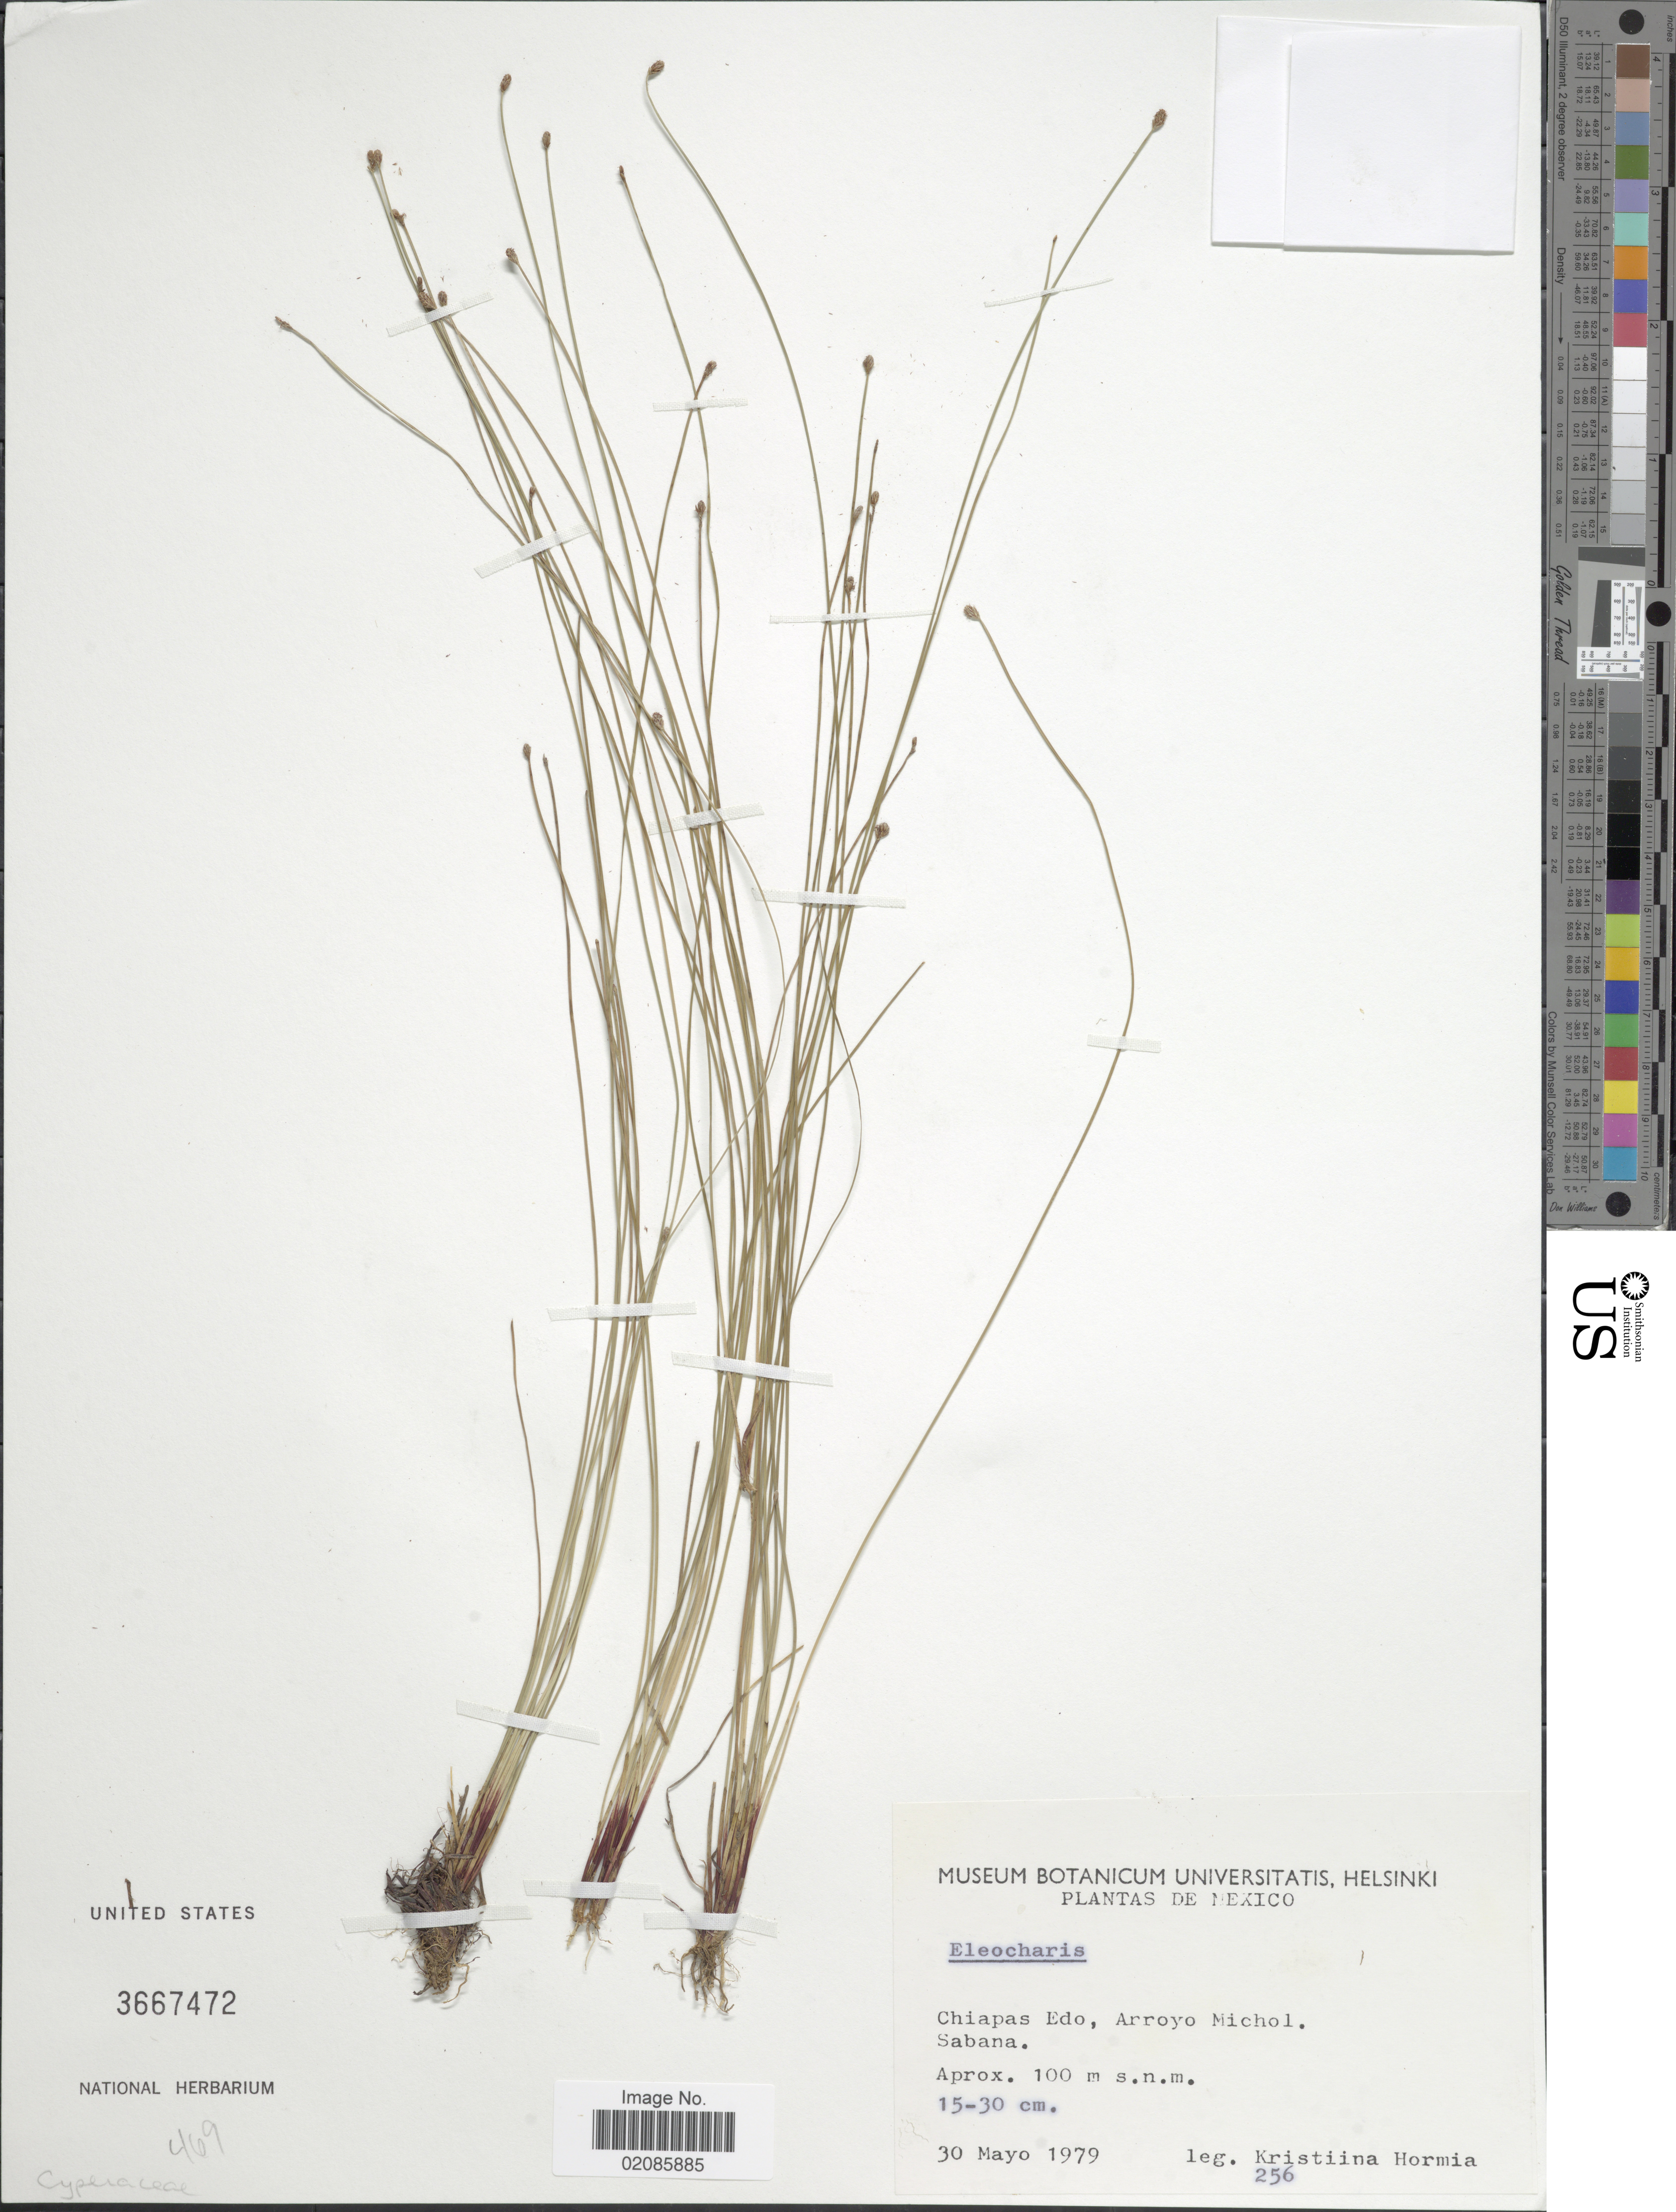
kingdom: Plantae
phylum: Tracheophyta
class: Liliopsida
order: Poales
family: Cyperaceae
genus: Eleocharis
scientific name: Eleocharis filiculmis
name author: Kunth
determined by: Strong, Mark T., (BOT), Smithsonian Institution - National Museum of Natural History (UNITED STATES)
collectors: K. Hormia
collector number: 256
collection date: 1979-05-30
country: Mexico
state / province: Chiapas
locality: Chiapas Edo, Arroyo Michol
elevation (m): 100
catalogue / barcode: US 3667472